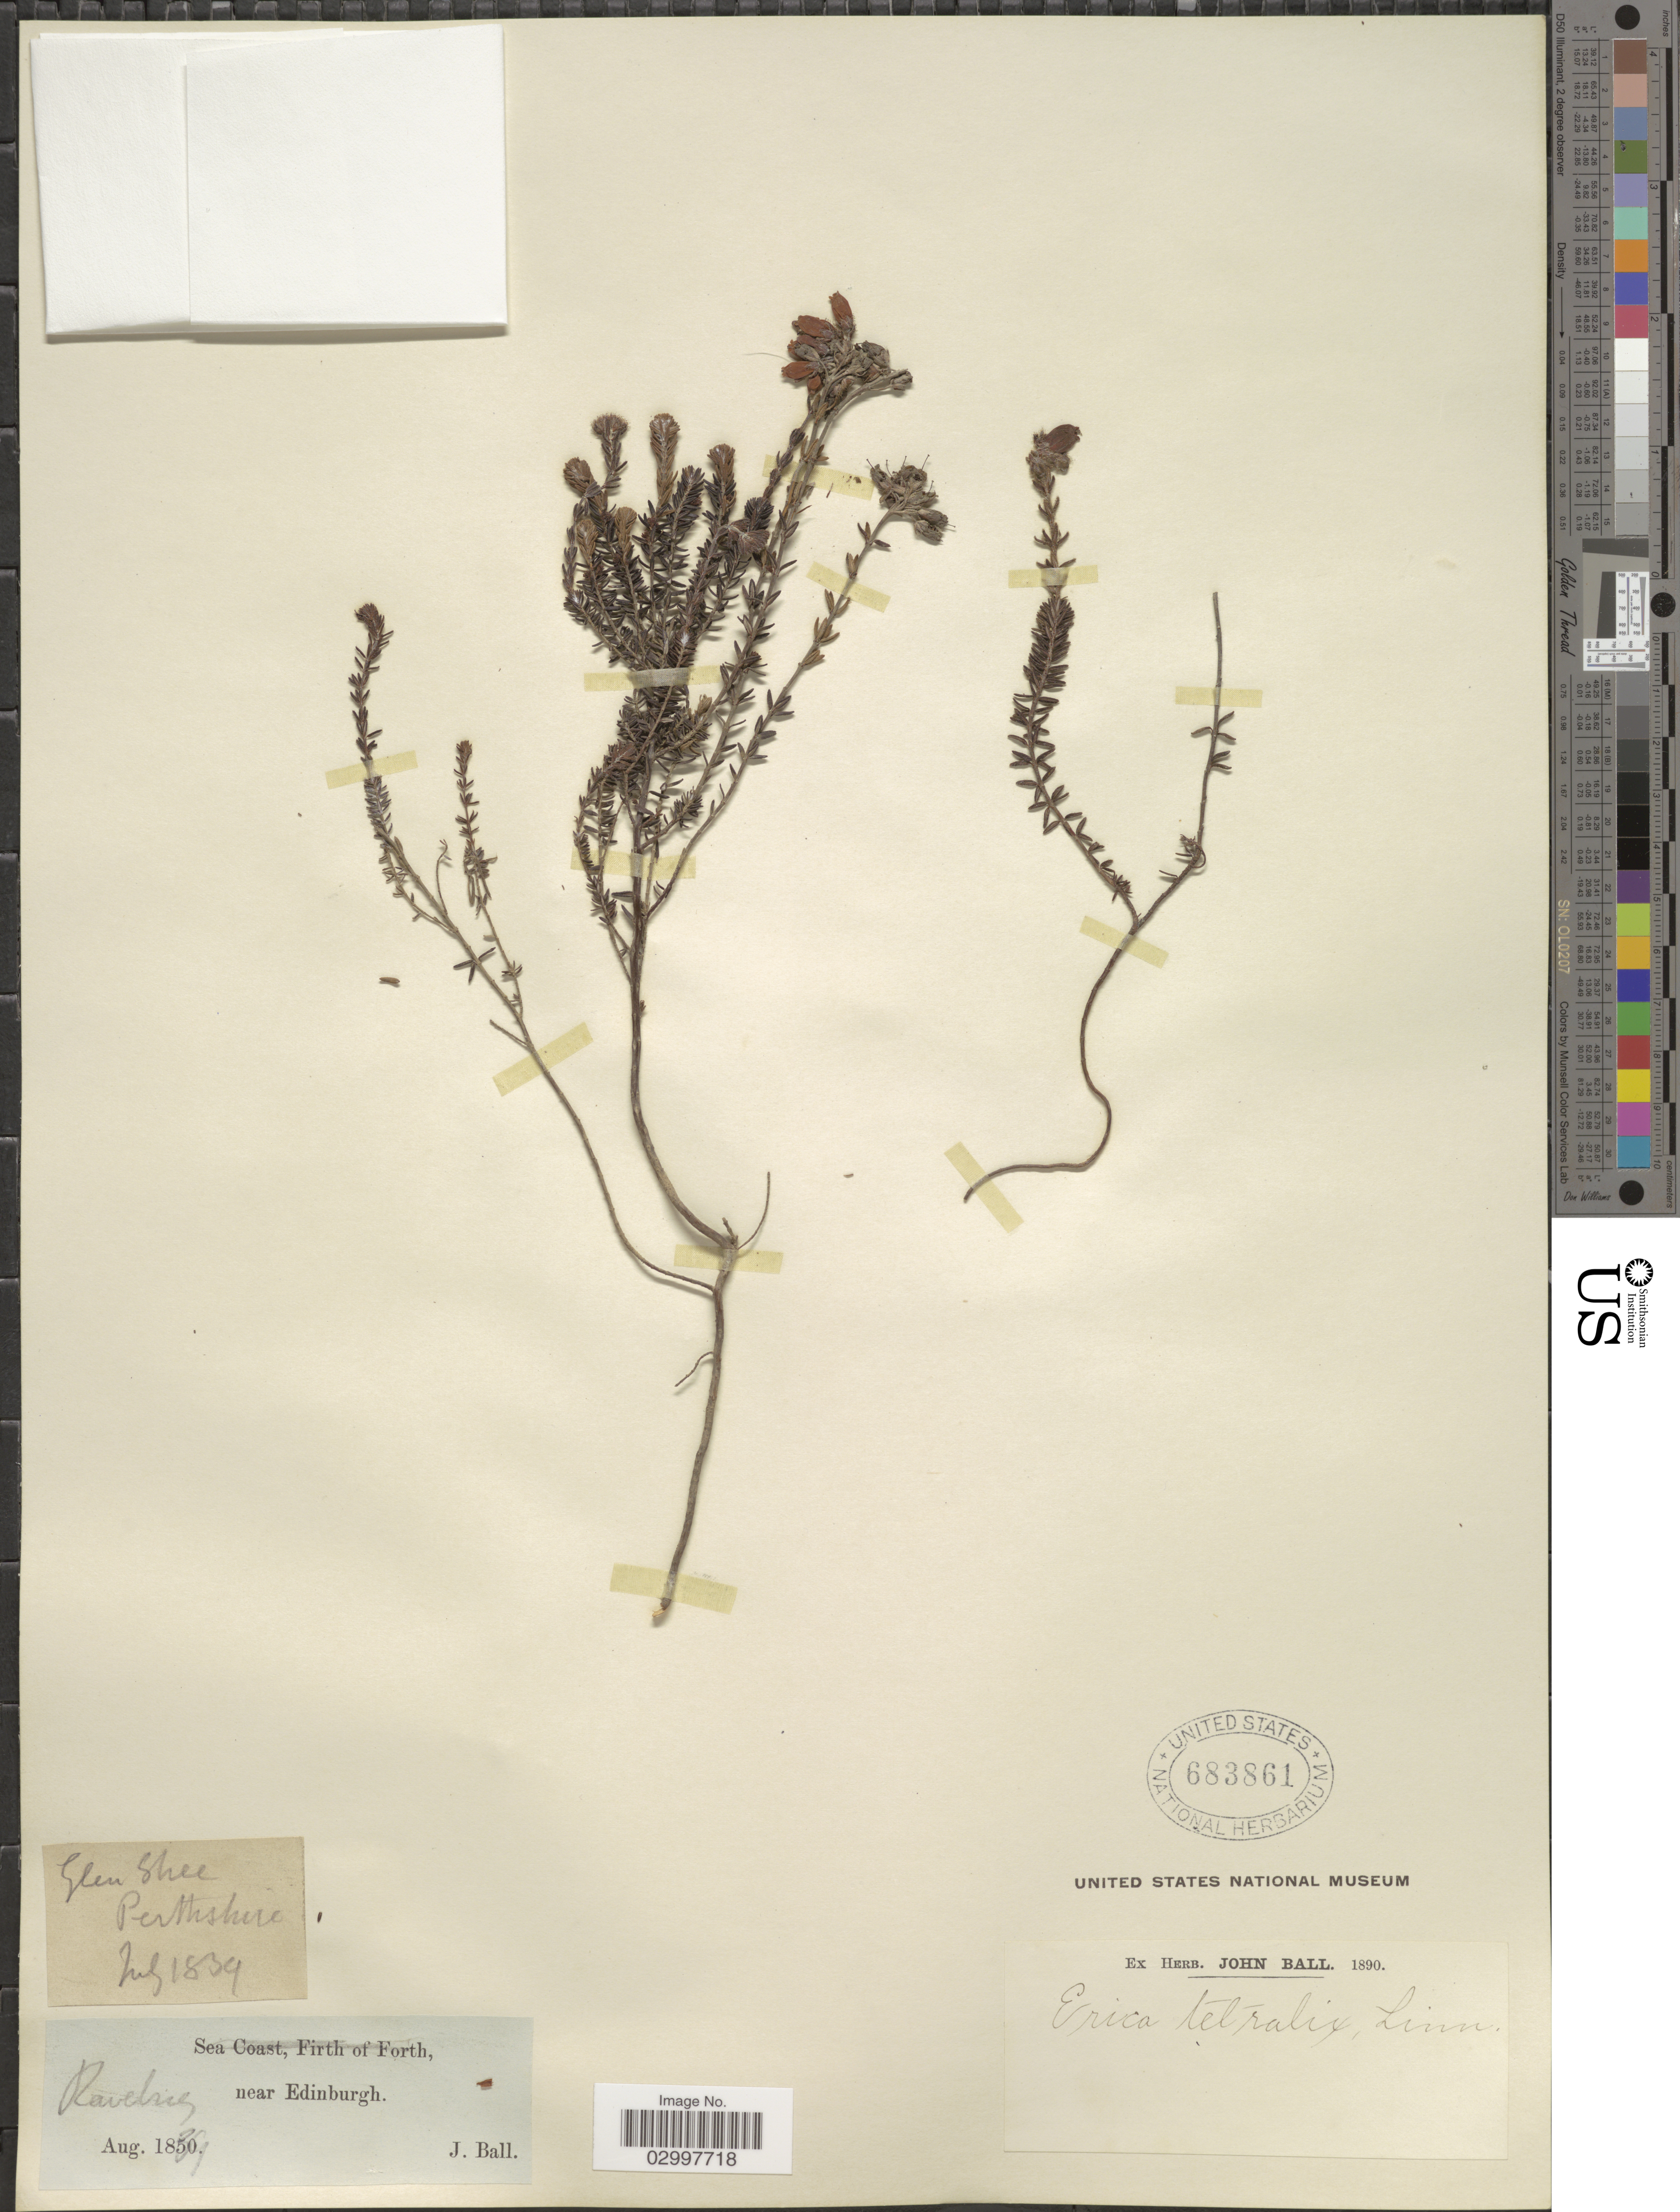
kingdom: Plantae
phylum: Tracheophyta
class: Magnoliopsida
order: Ericales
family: Ericaceae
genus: Erica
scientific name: Erica tetralix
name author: L.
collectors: J. Ball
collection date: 1834-07/1834-08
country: United Kingdom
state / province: Scotland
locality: Label One: Glen Shee. Perthshire.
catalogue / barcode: US 683861